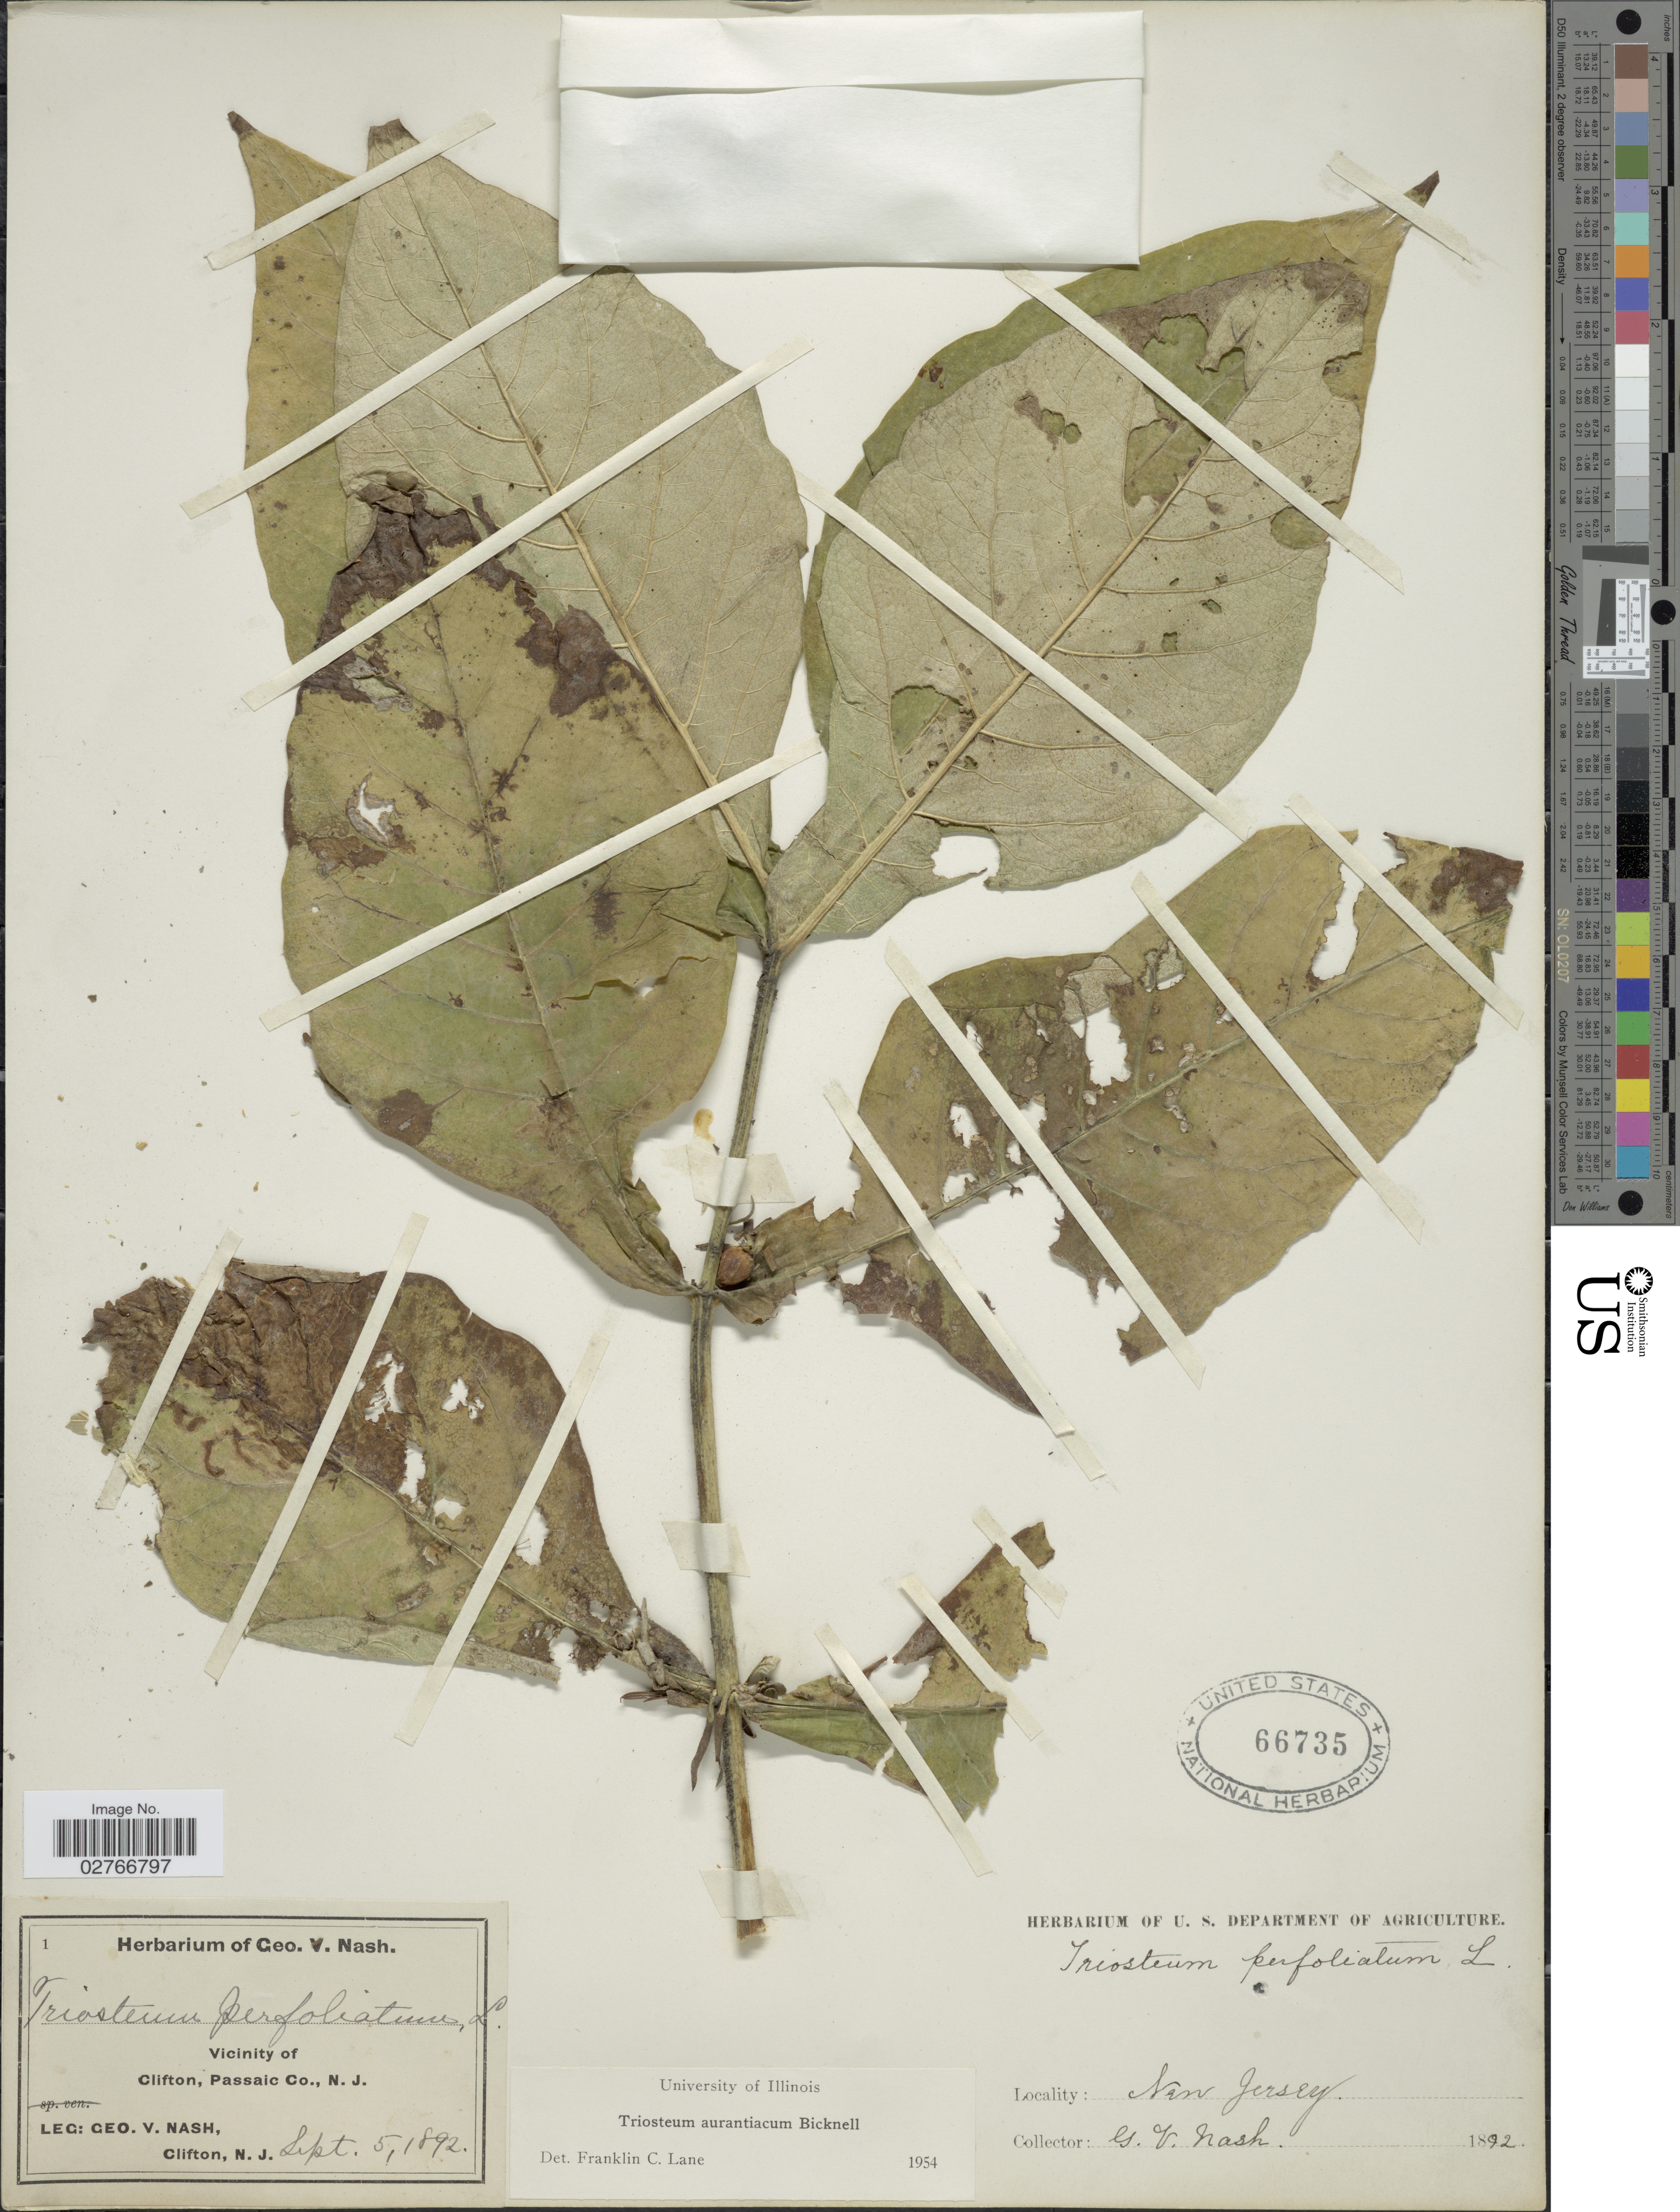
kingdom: Plantae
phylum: Tracheophyta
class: Magnoliopsida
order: Dipsacales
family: Caprifoliaceae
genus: Triosteum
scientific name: Triosteum aurantiacum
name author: E.P. Bicknell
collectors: G. V. Nash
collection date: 1892-09-05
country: United States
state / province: New Jersey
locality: Vicinity of Clinton, Passaic Co.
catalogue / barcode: US 66735